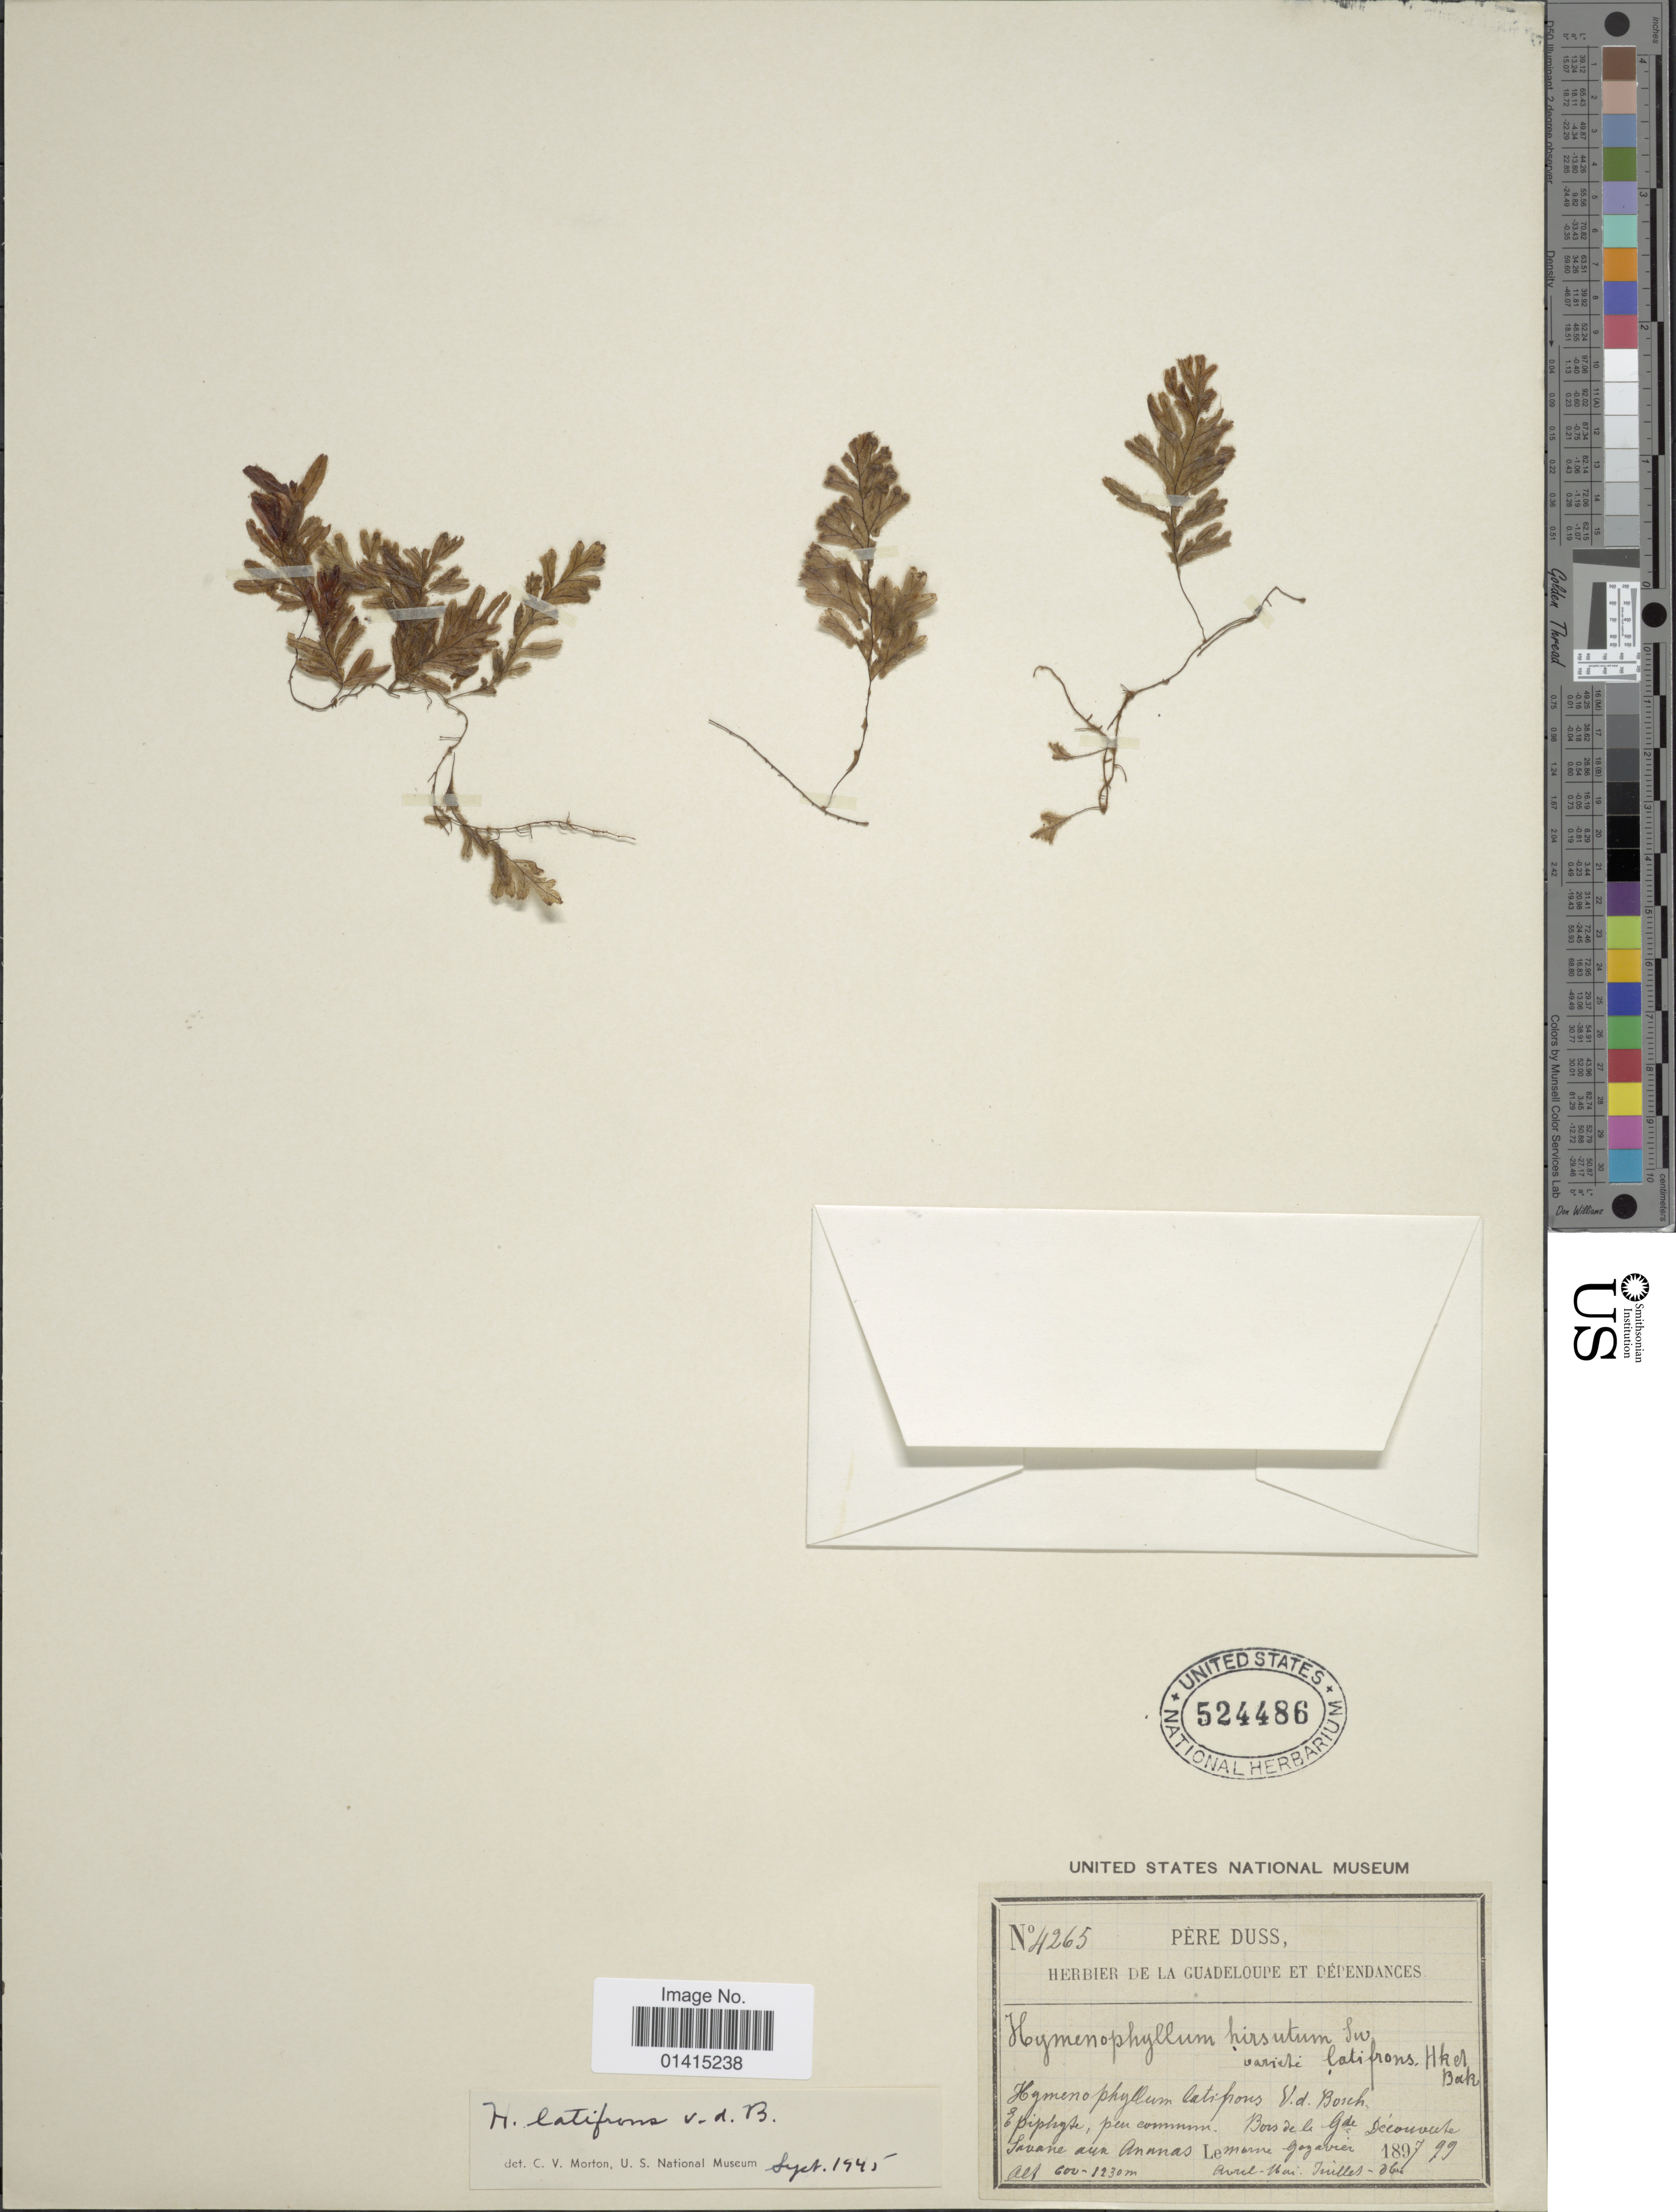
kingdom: Plantae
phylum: Tracheophyta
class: Polypodiopsida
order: Hymenophyllales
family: Hymenophyllaceae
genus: Hymenophyllum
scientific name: Hymenophyllum latifrons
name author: Bosch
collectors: Père Duss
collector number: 4265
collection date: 1897/1899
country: Guadeloupe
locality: Bois de la G-de Découverte, Savane aux Ananas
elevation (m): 600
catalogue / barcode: US 524486